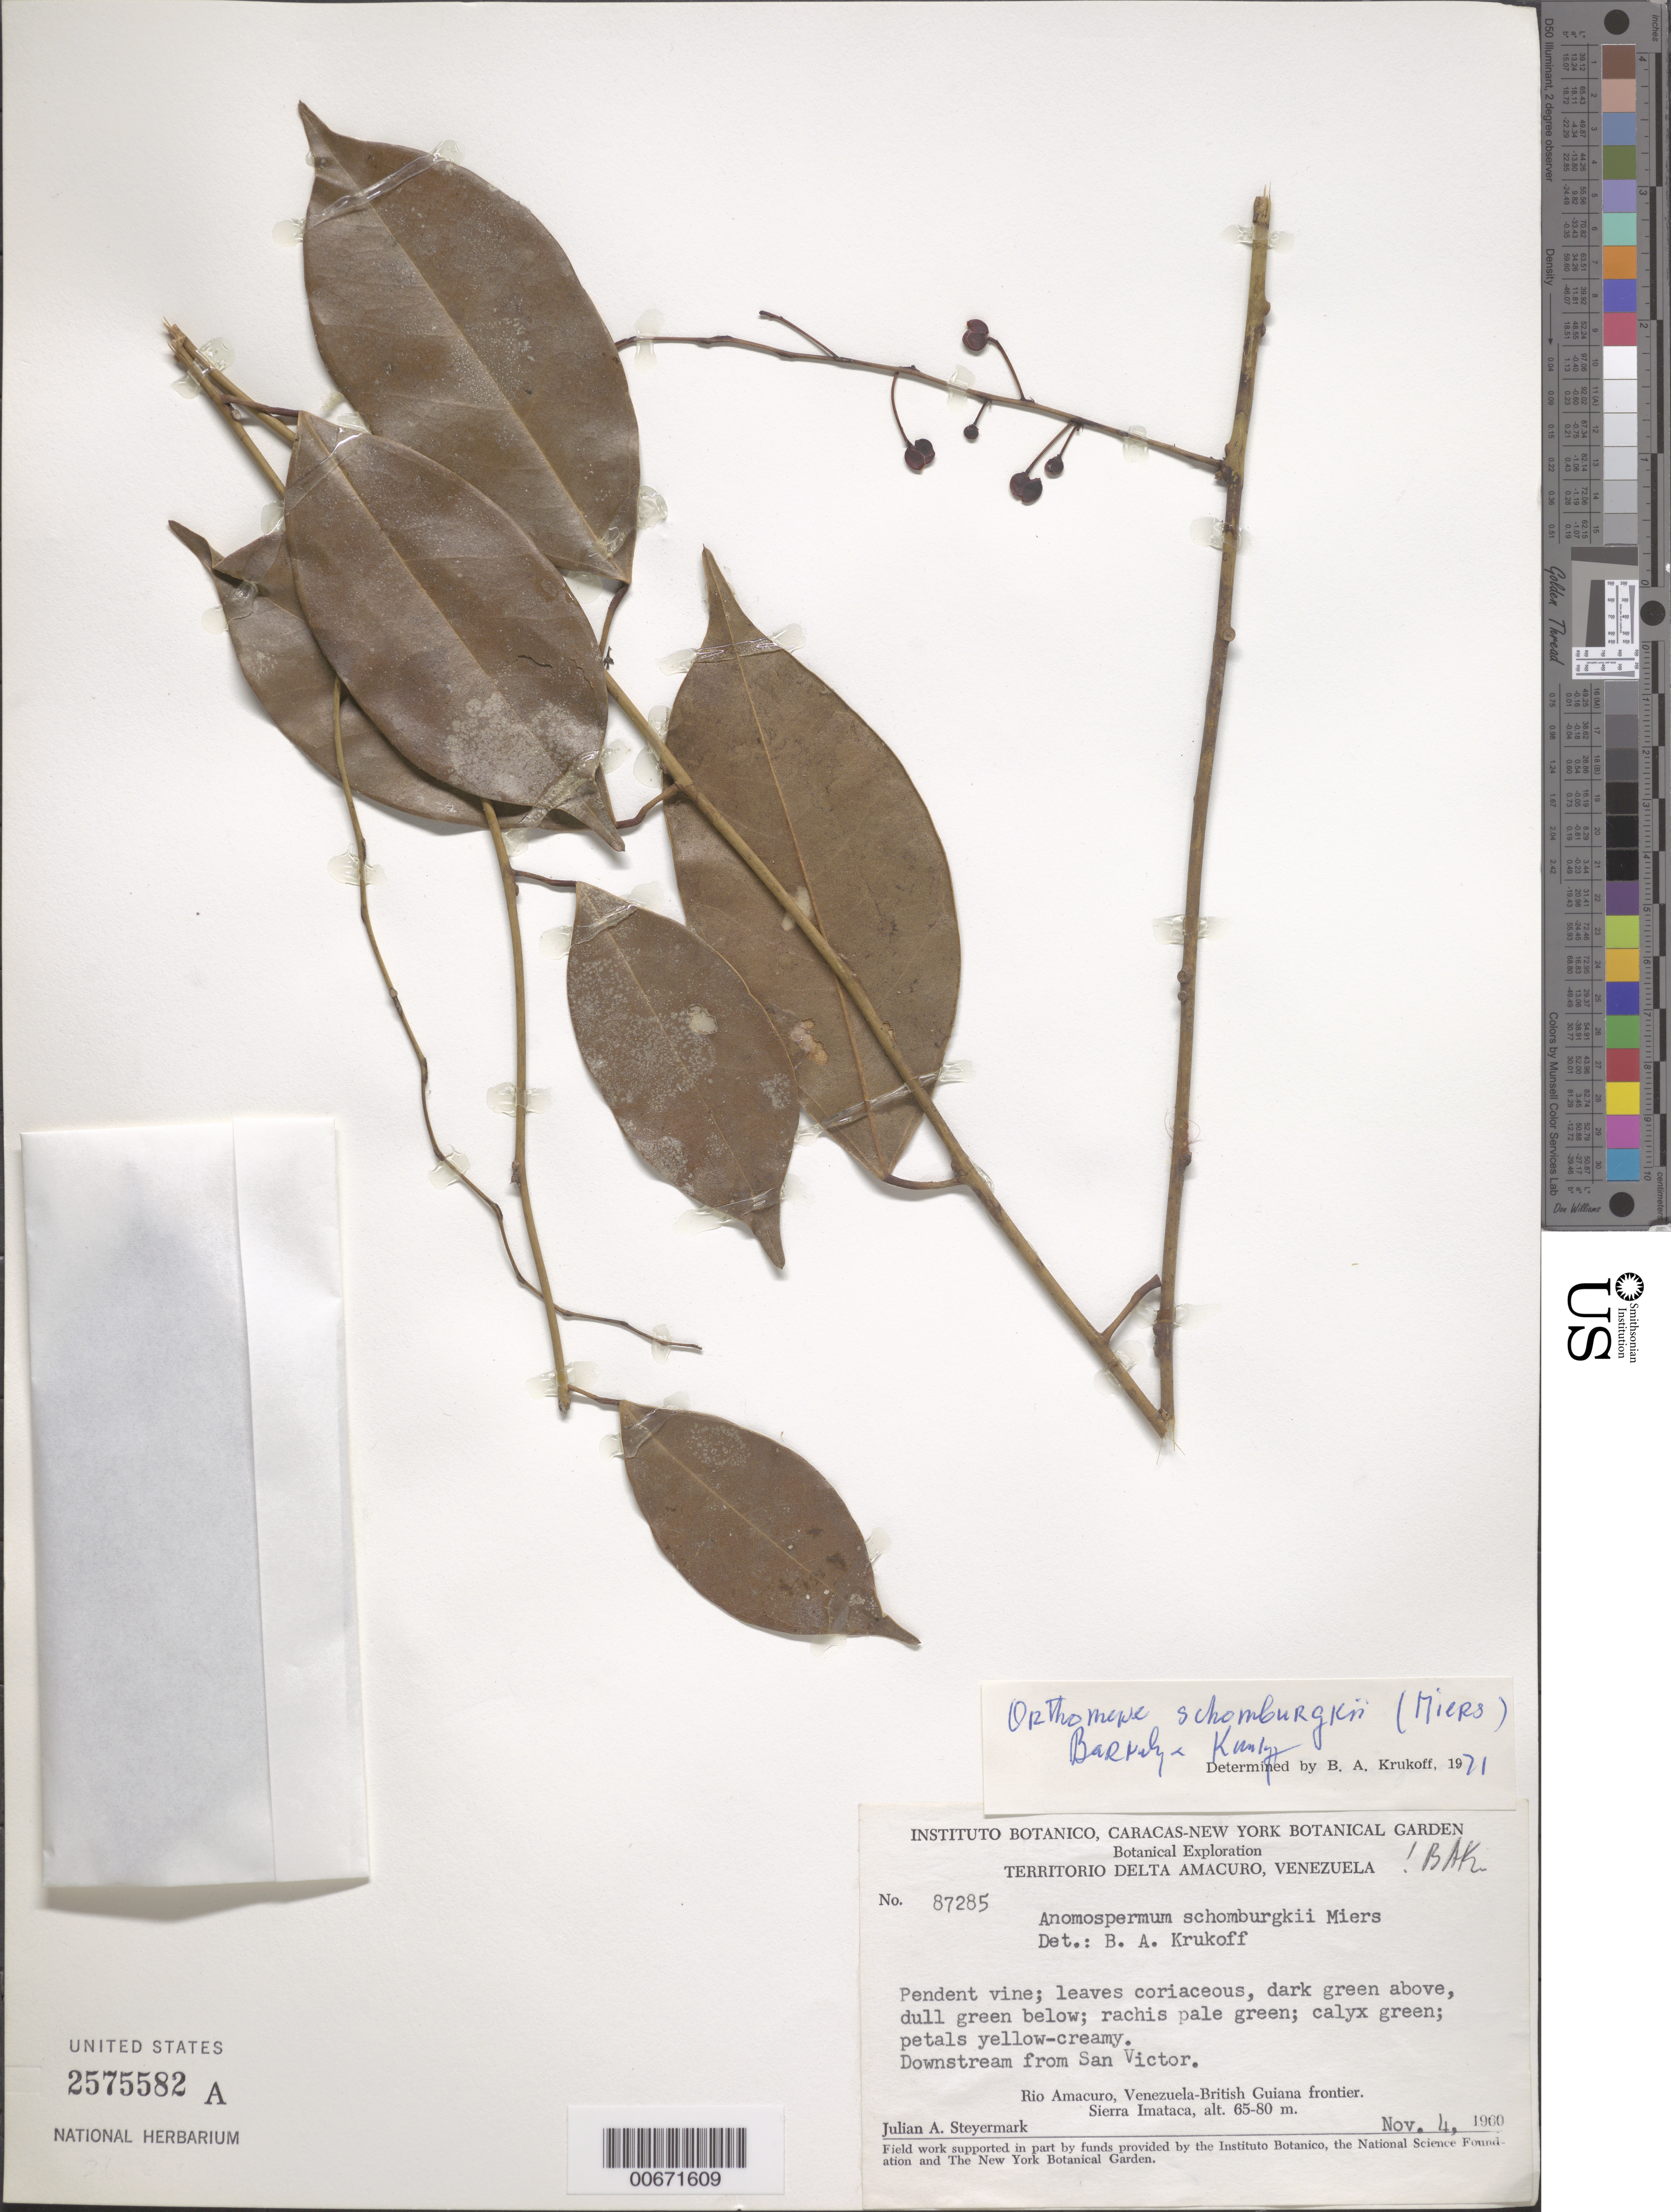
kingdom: Plantae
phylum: Tracheophyta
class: Magnoliopsida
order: Ranunculales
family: Menispermaceae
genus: Anomospermum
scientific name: Anomospermum schomburgkii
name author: Miers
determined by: Strong, Mark T., (BOT), Smithsonian Institution - National Museum of Natural History (UNITED STATES)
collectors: J. Steyermark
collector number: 87285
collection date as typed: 4-Nov-60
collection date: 1960-11-04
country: Venezuela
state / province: Delta Amacuro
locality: Río Amacuro, Venezuela-British Guiana frontier, Sierra Imataca, downstream from San Victor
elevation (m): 65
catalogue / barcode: US 2575582A